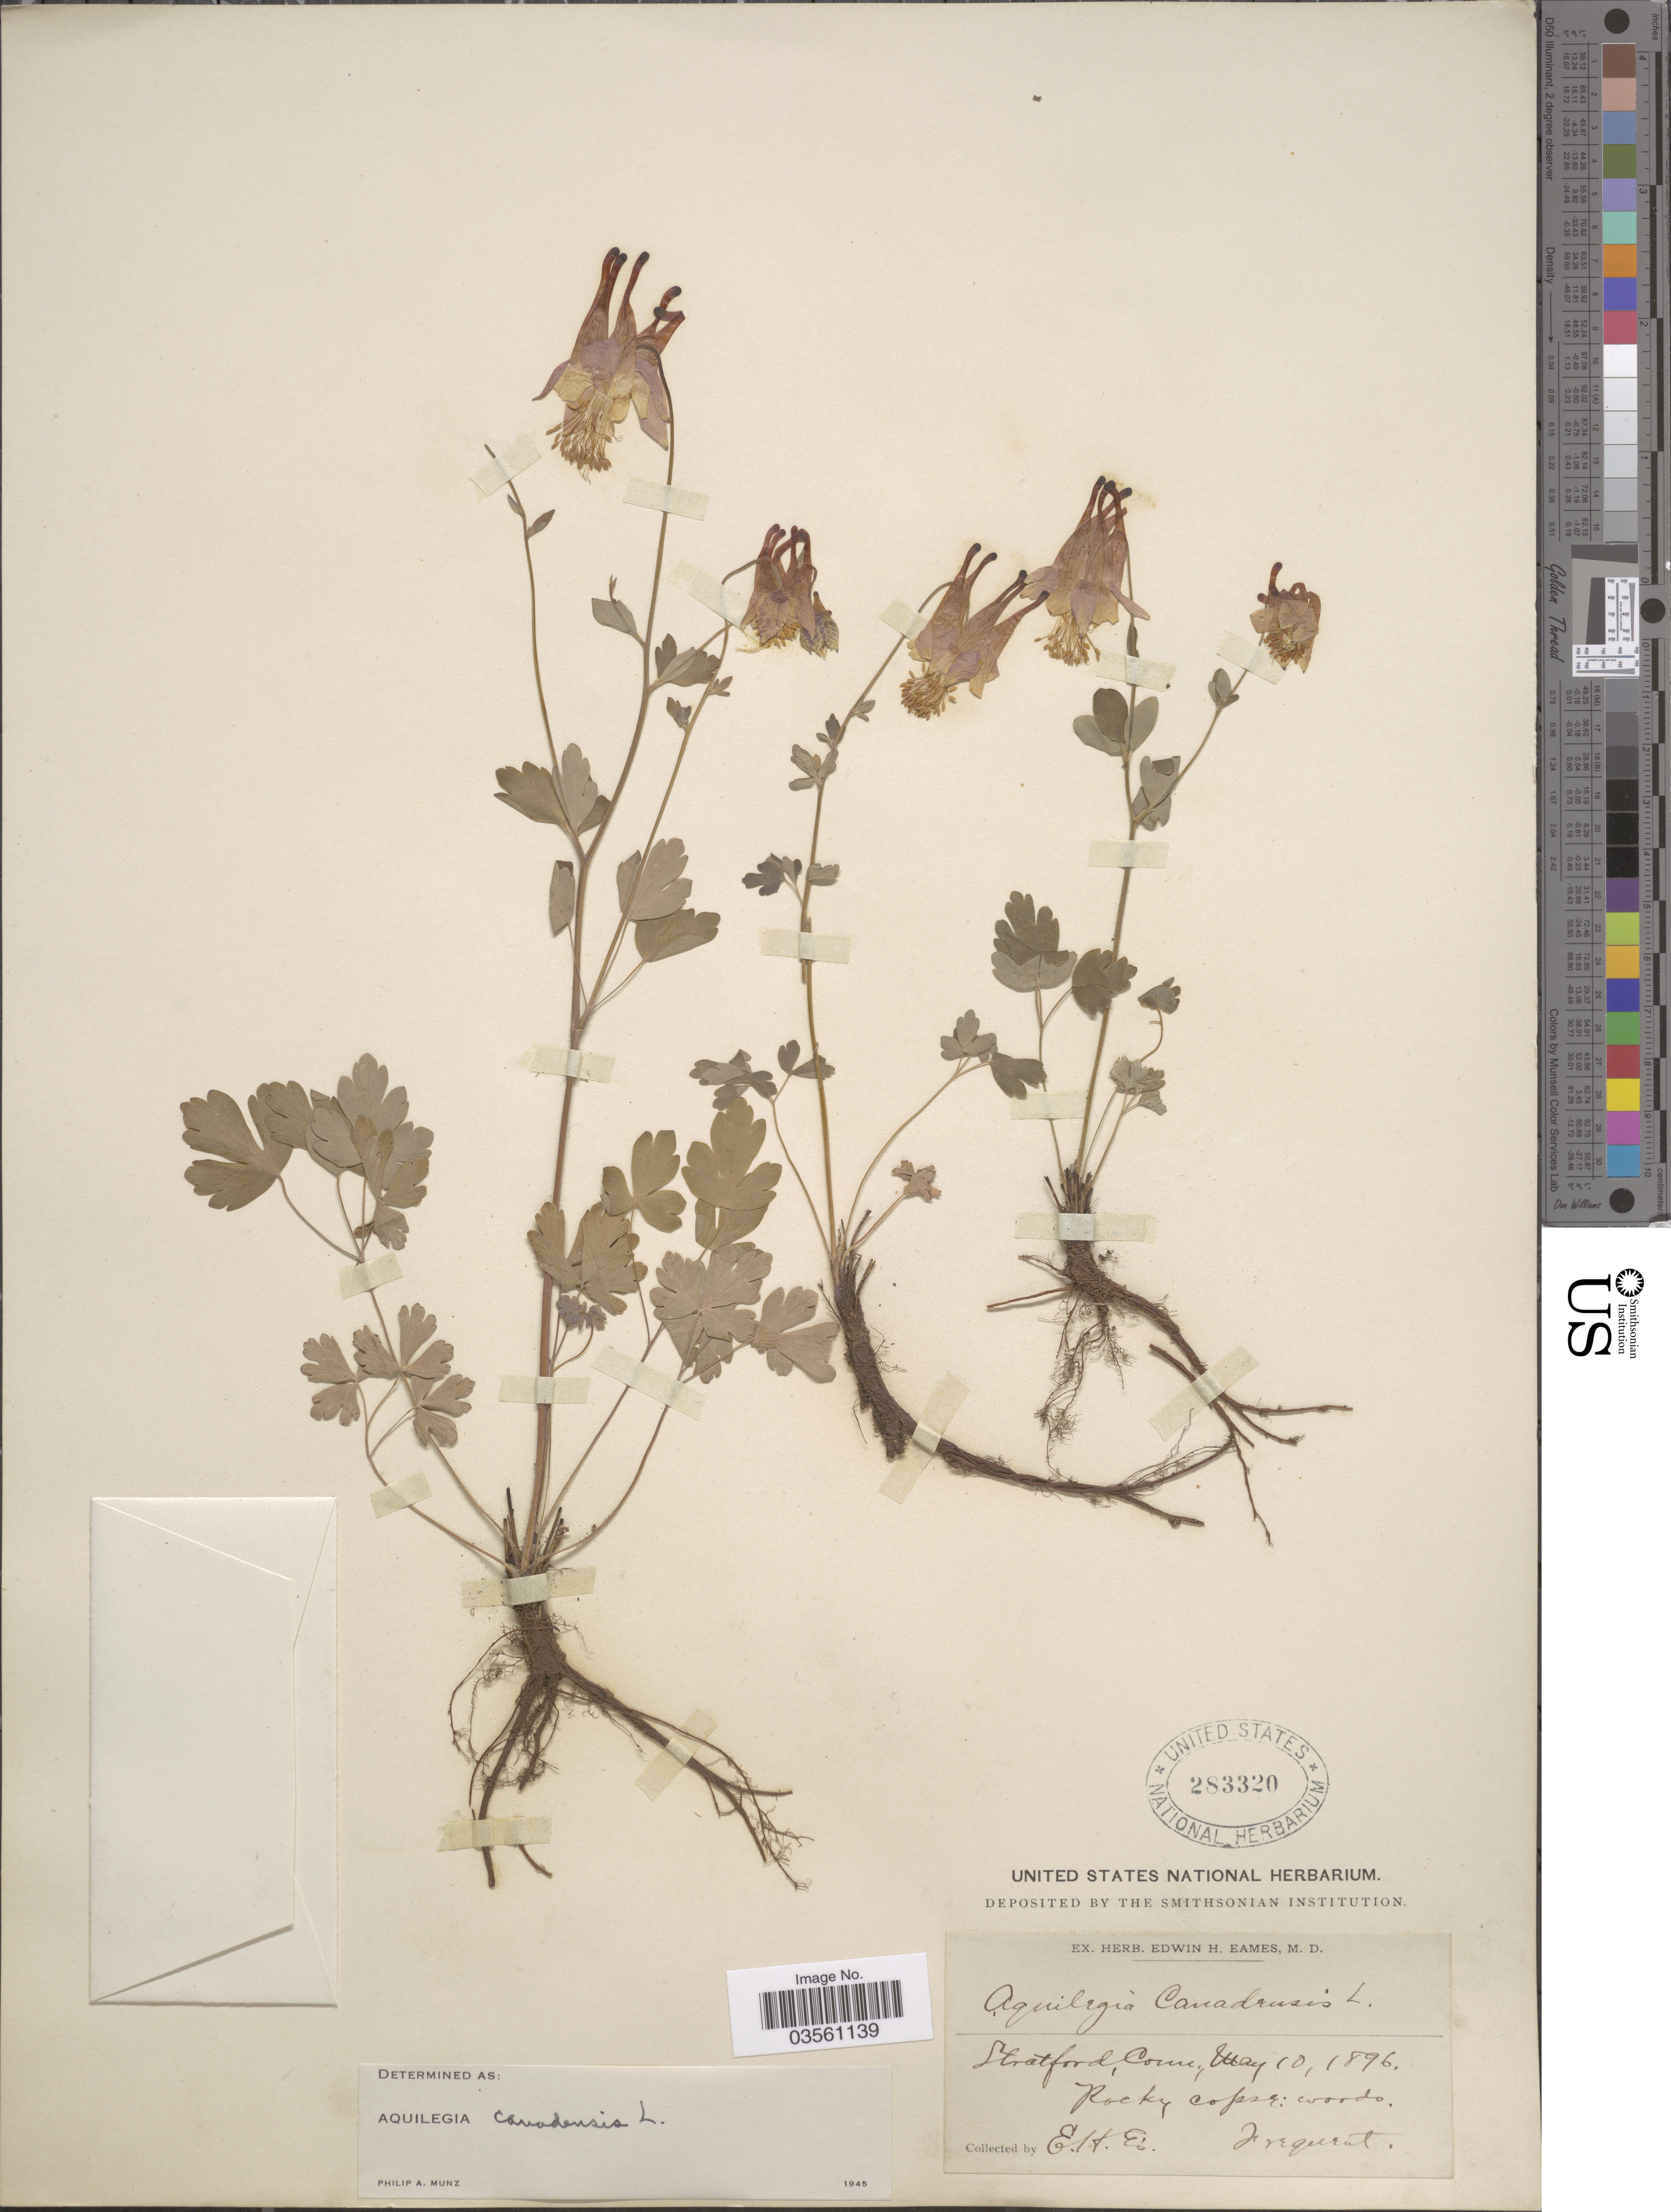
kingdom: Plantae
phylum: Tracheophyta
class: Magnoliopsida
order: Ranunculales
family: Ranunculaceae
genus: Aquilegia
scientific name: Aquilegia canadensis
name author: L.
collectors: E. H. Eames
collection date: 1896-05-10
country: United States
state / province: Connecticut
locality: Stratford.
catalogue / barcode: US 283320